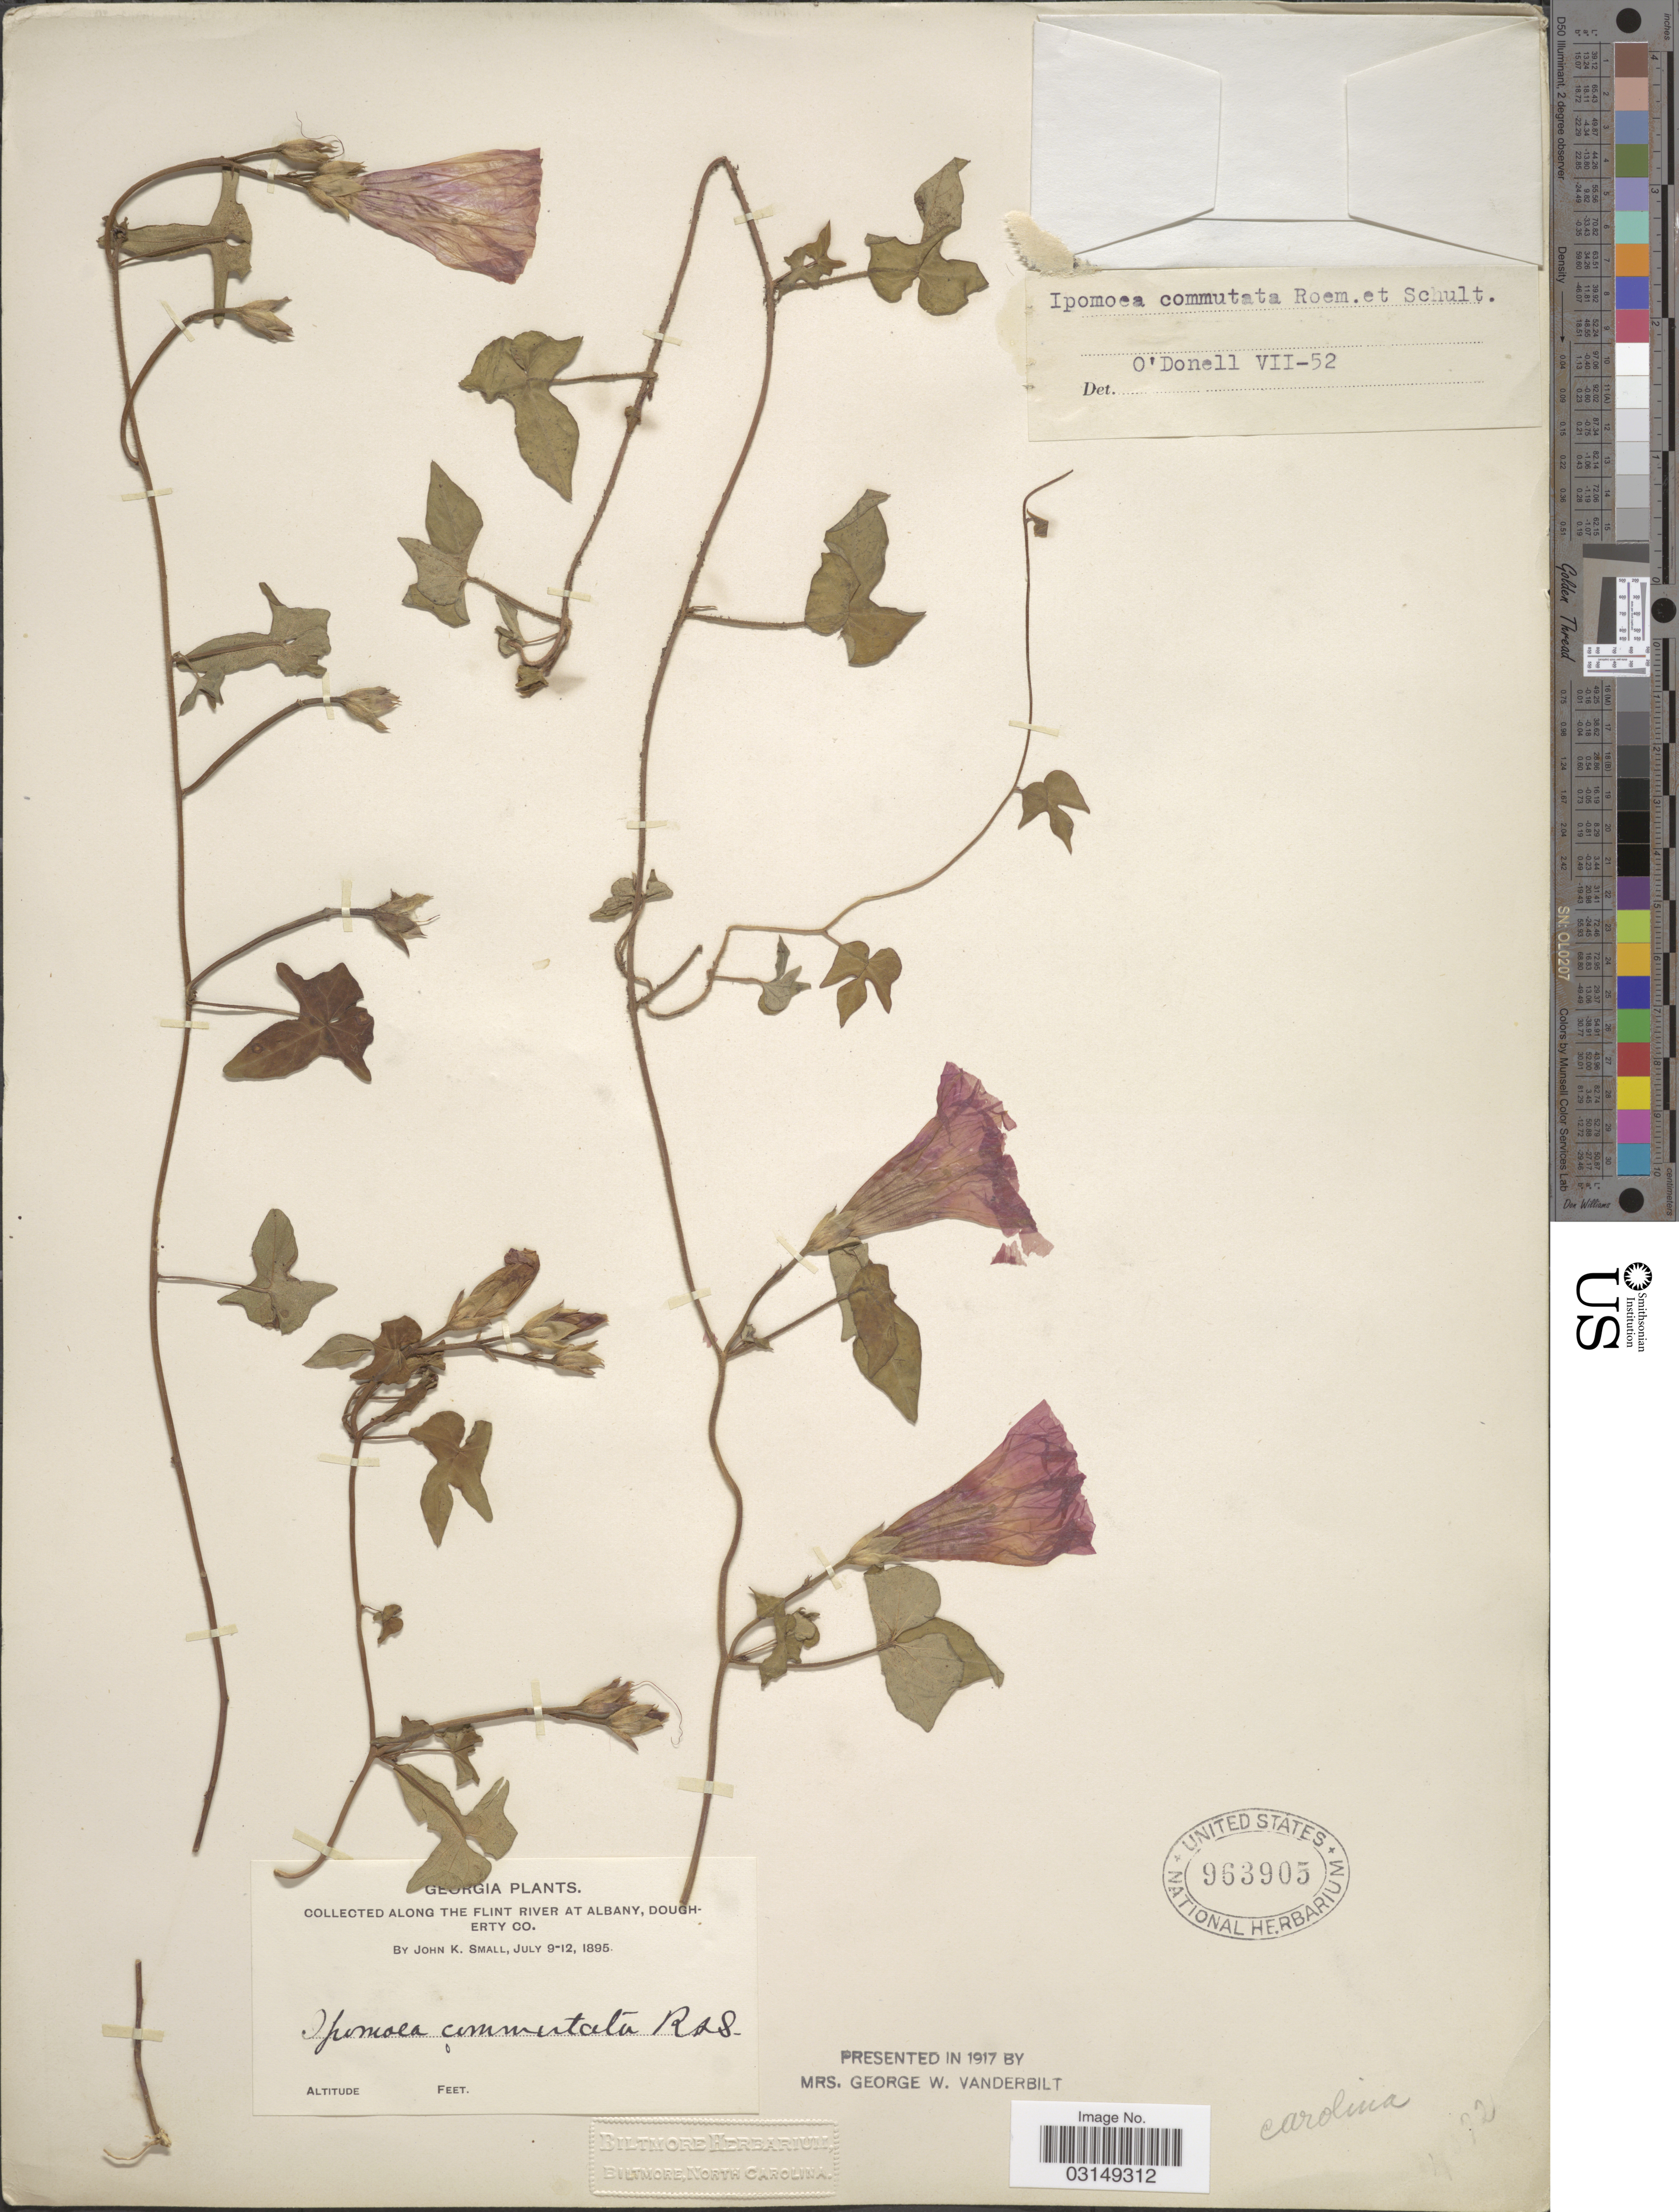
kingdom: Plantae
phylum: Tracheophyta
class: Magnoliopsida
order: Solanales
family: Convolvulaceae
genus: Ipomoea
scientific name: Ipomoea trichocarpa var. trichocarpa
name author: Elliott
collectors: J. K. Small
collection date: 1895-07-09/1895-07-12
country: United States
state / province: Georgia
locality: Along the Flint River at Albany, Dougherty Co.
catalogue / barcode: US 963905